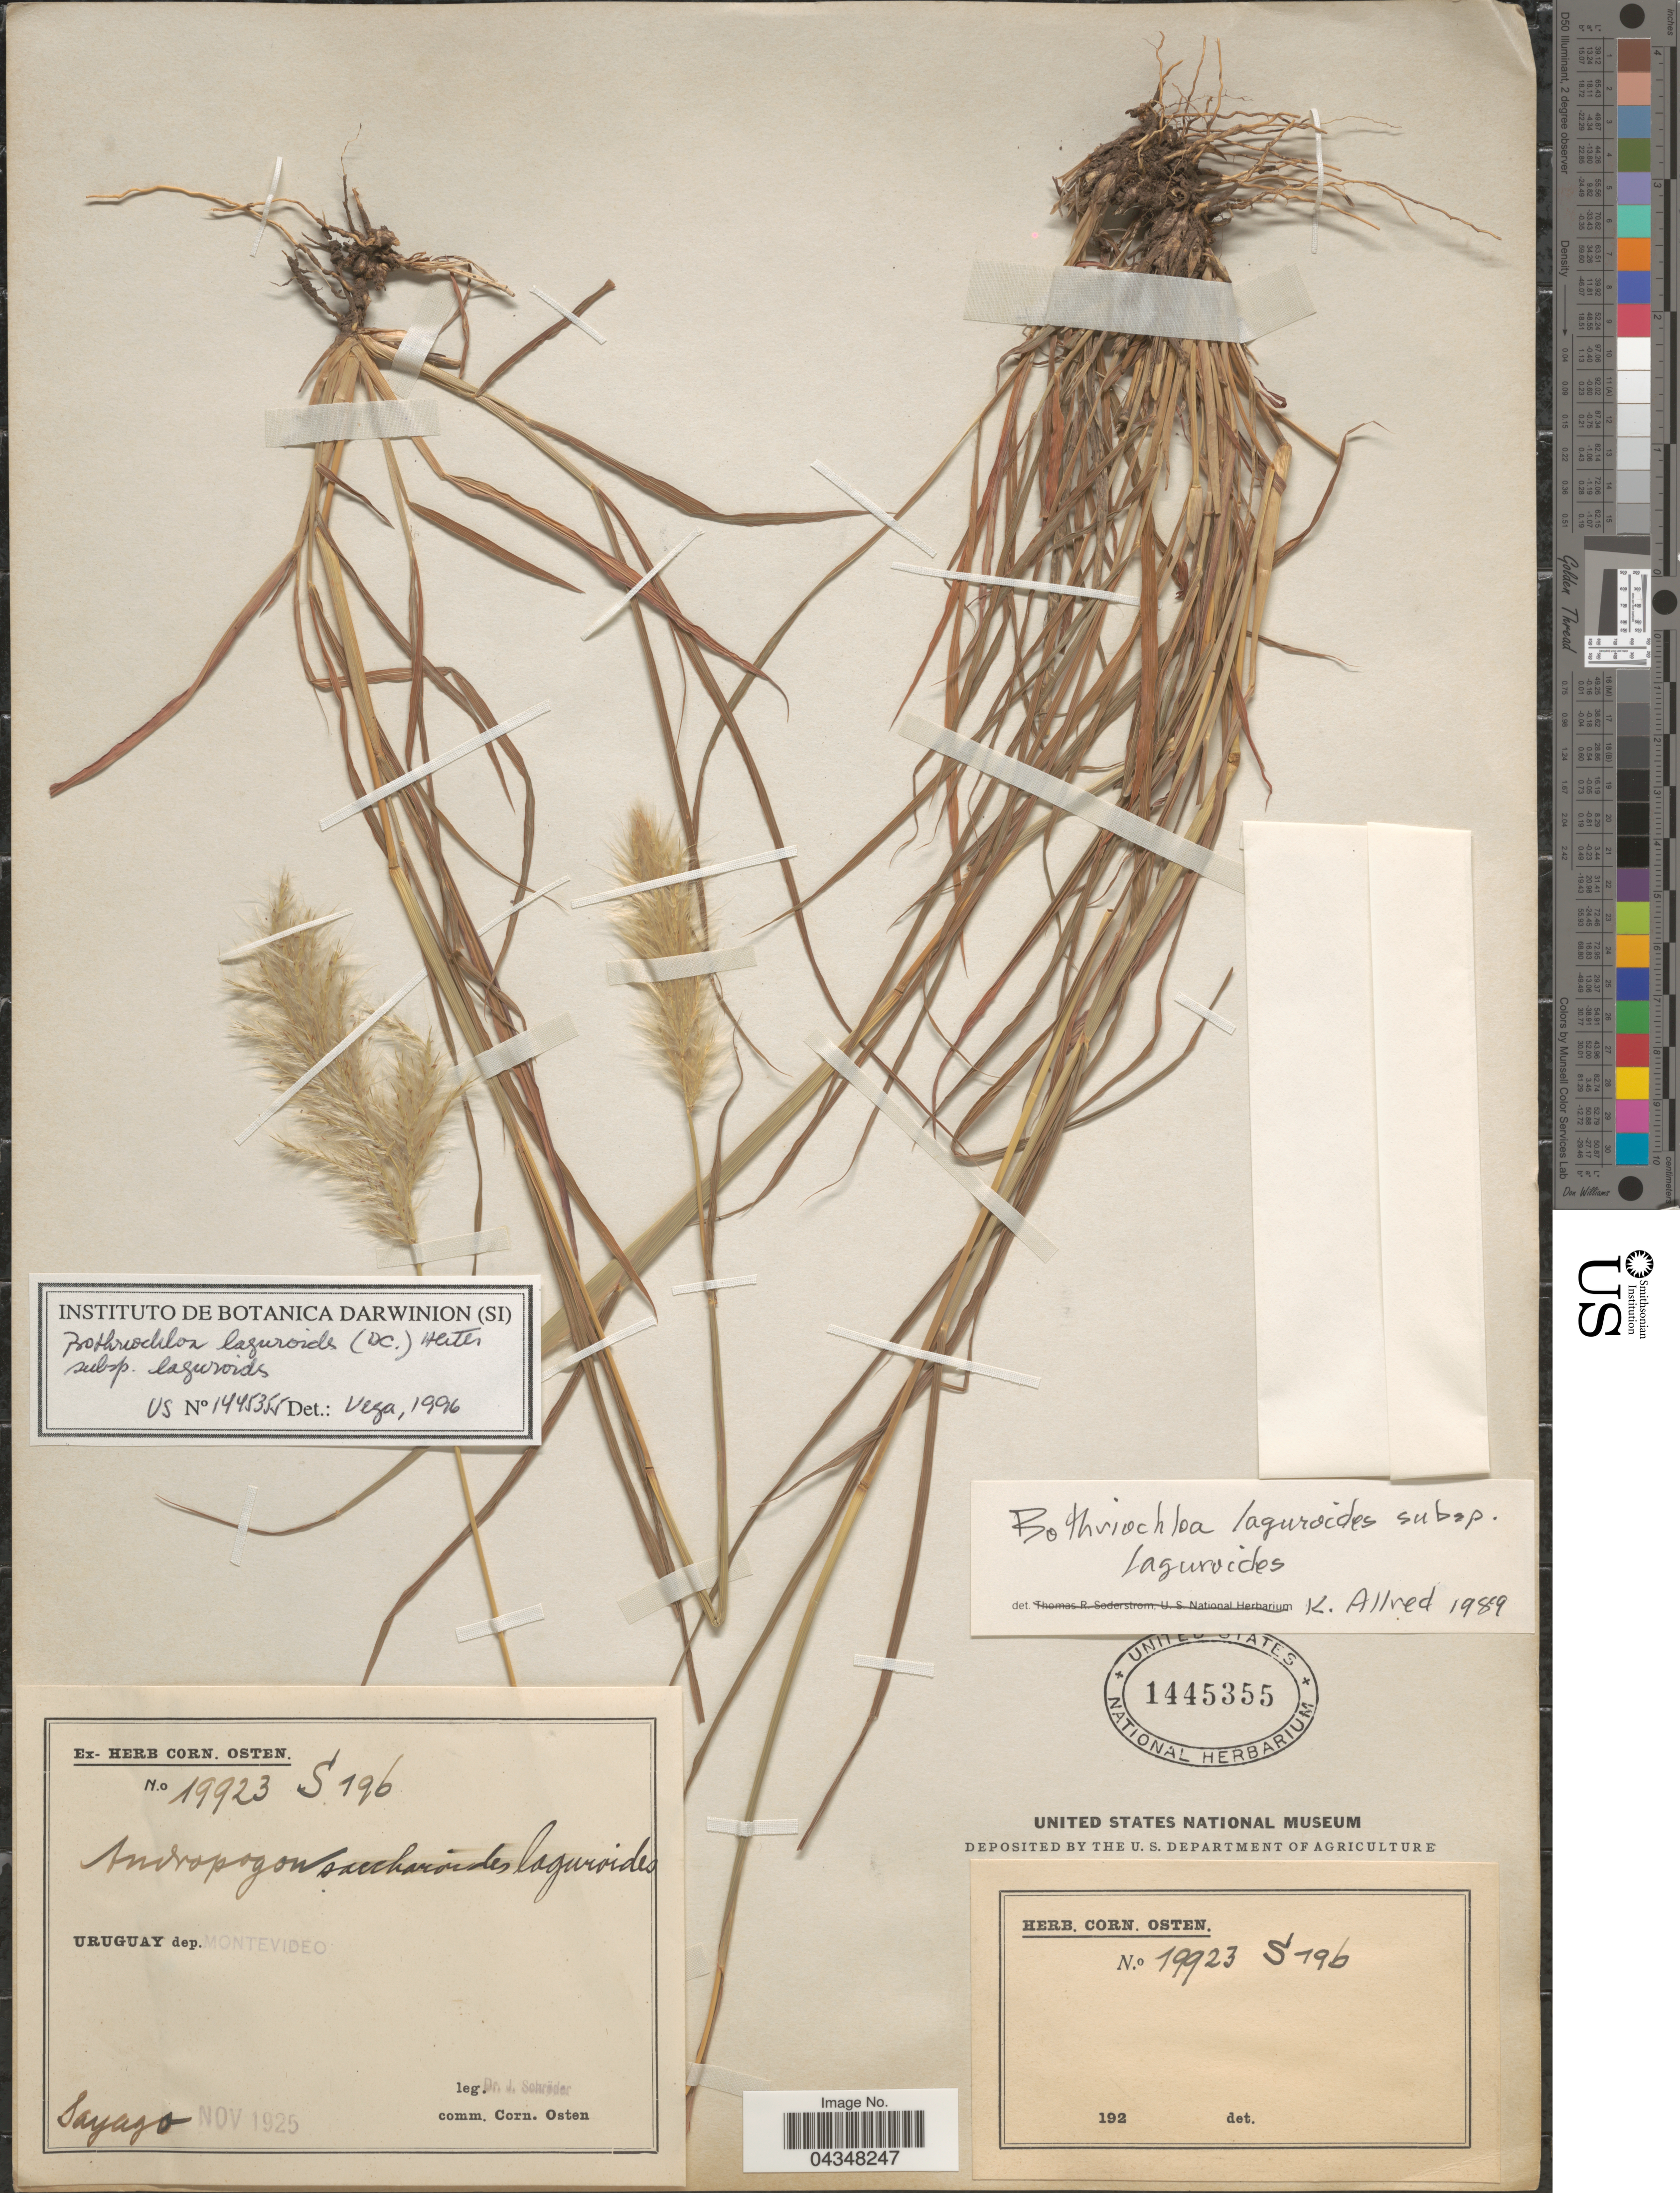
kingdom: Plantae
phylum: Tracheophyta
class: Liliopsida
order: Poales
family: Poaceae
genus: Bothriochloa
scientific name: Bothriochloa laguroides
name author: (DC.) Herter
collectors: J. Schröder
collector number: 19923S196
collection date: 1925-11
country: Uruguay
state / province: Montevideo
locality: Dep. Montevideo. Sayago.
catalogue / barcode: US 1445355